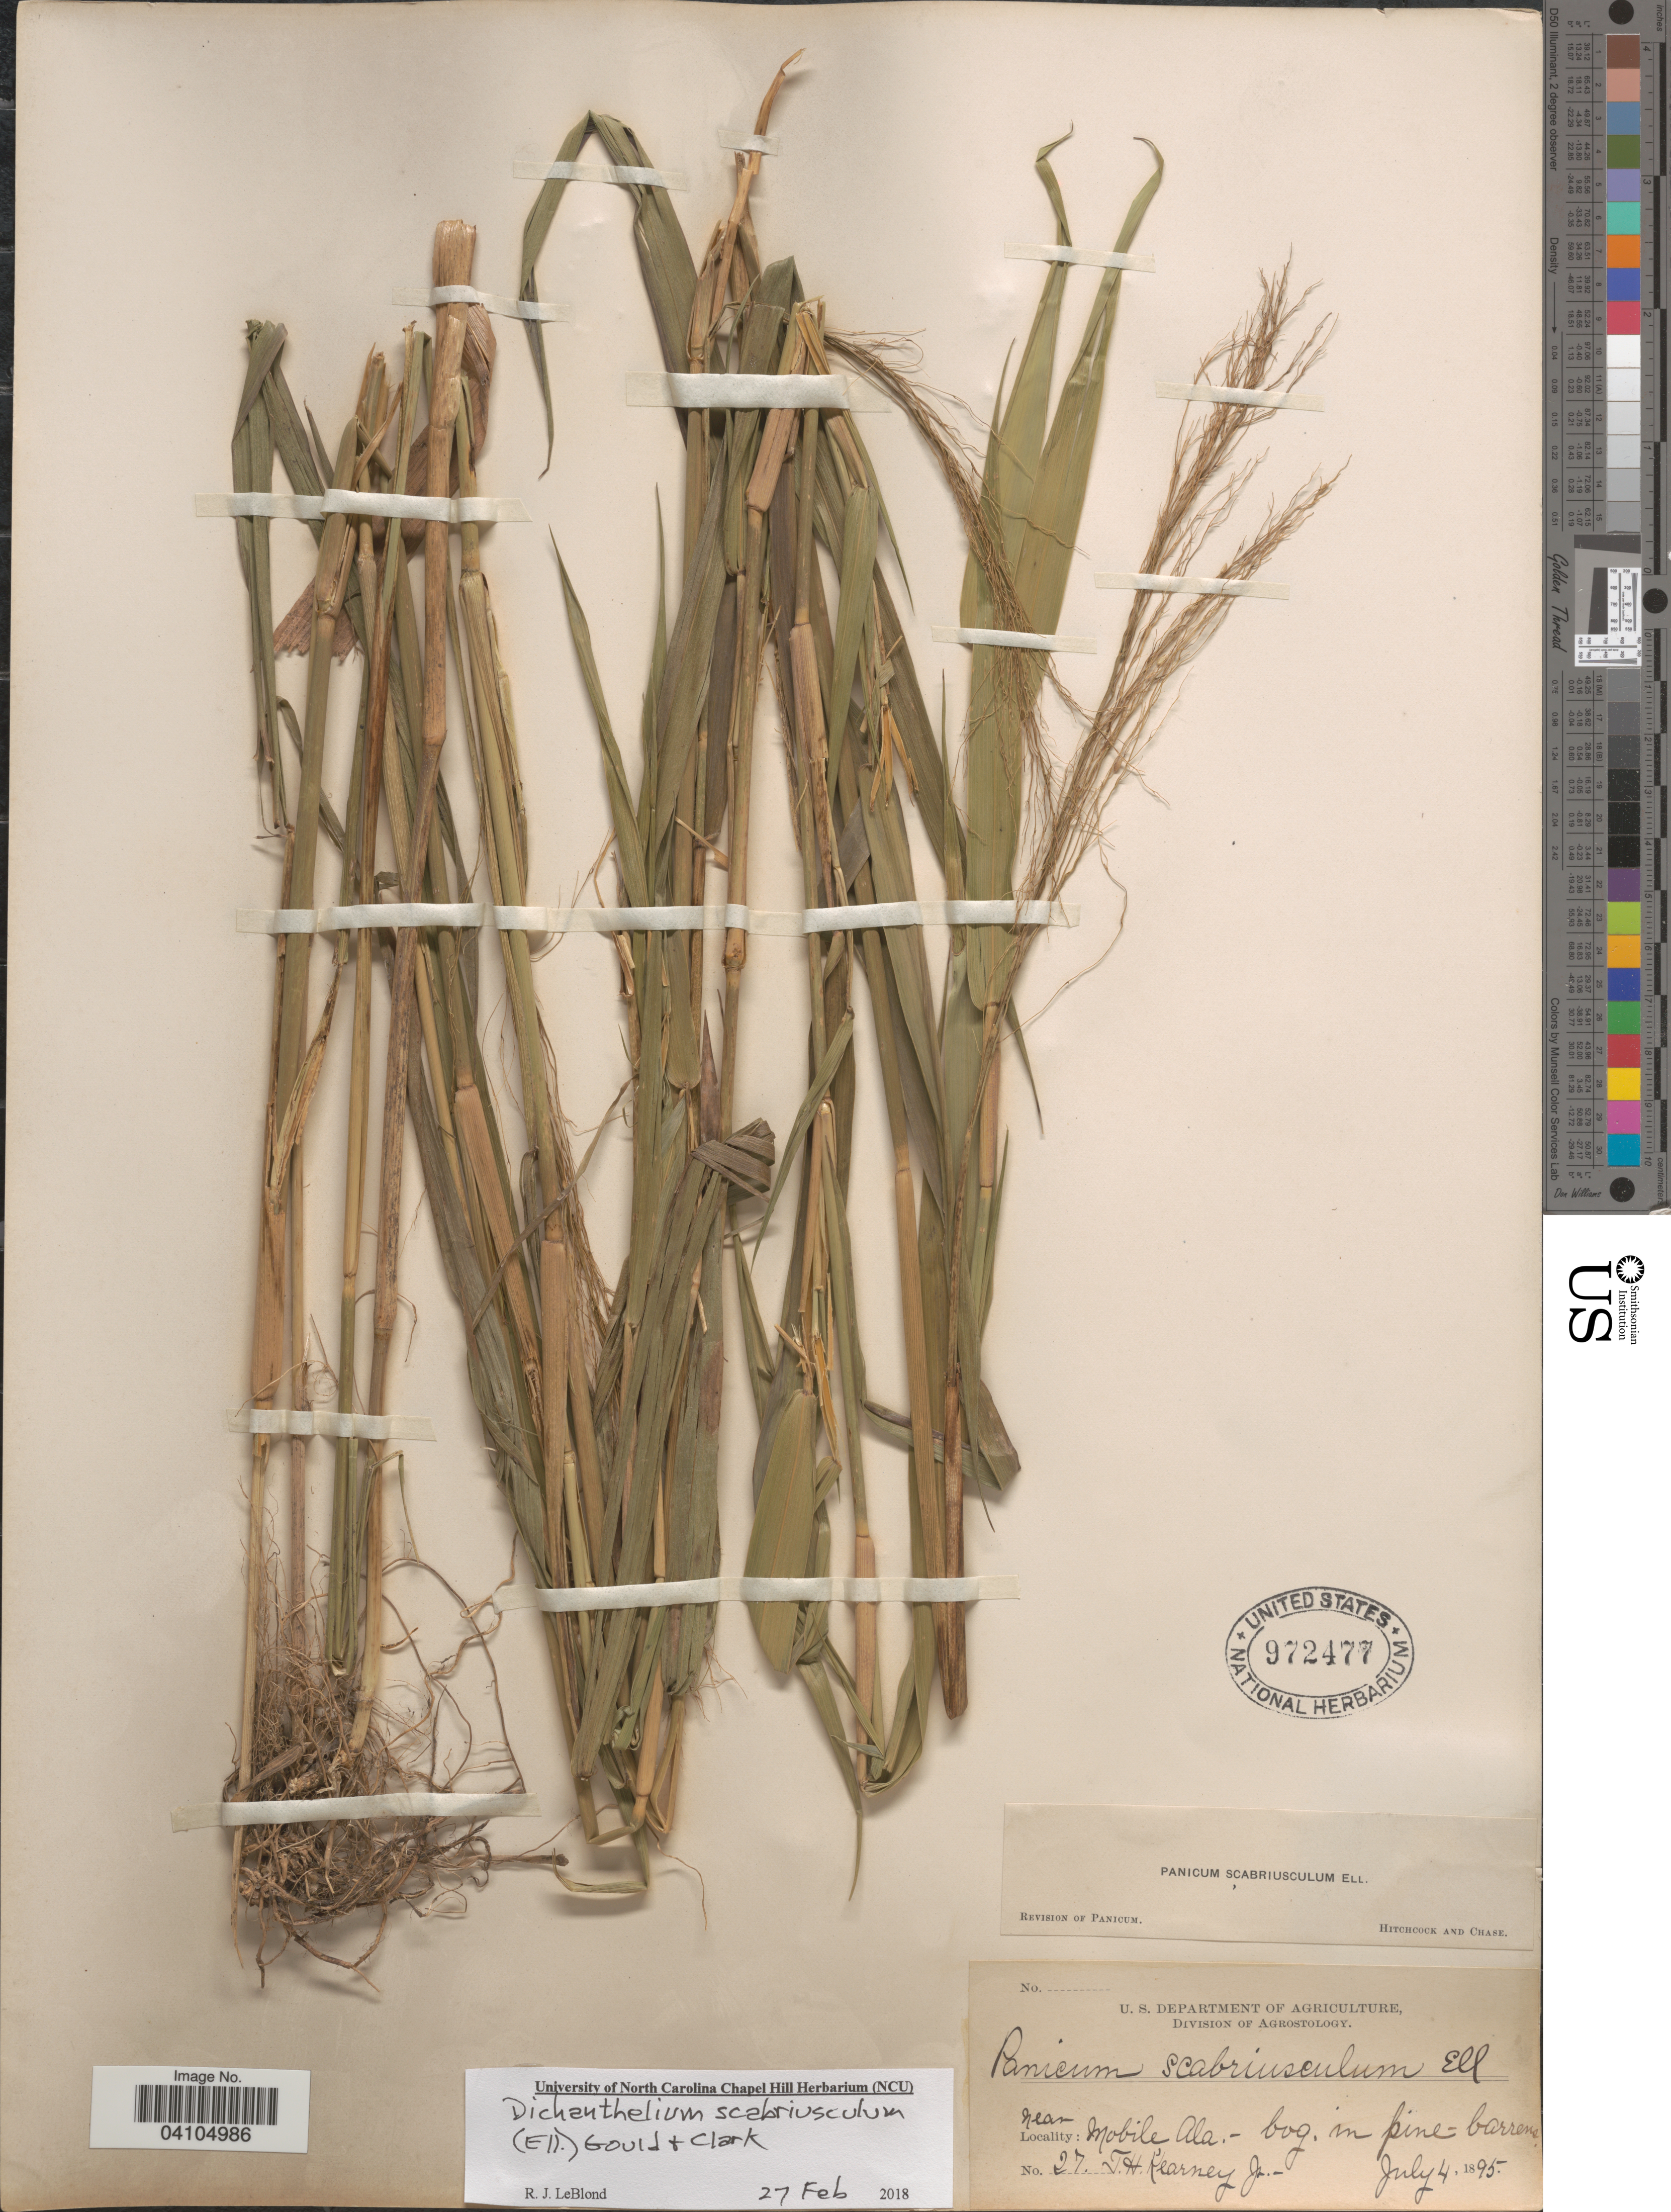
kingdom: Plantae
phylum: Tracheophyta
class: Liliopsida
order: Poales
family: Poaceae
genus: Dichanthelium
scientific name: Dichanthelium scabriusculum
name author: (Elliott) Gould & C.A. Clark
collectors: T. H. Kearney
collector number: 27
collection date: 1895-07-04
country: United States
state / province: Alabama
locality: Near Mobile.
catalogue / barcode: US 972477